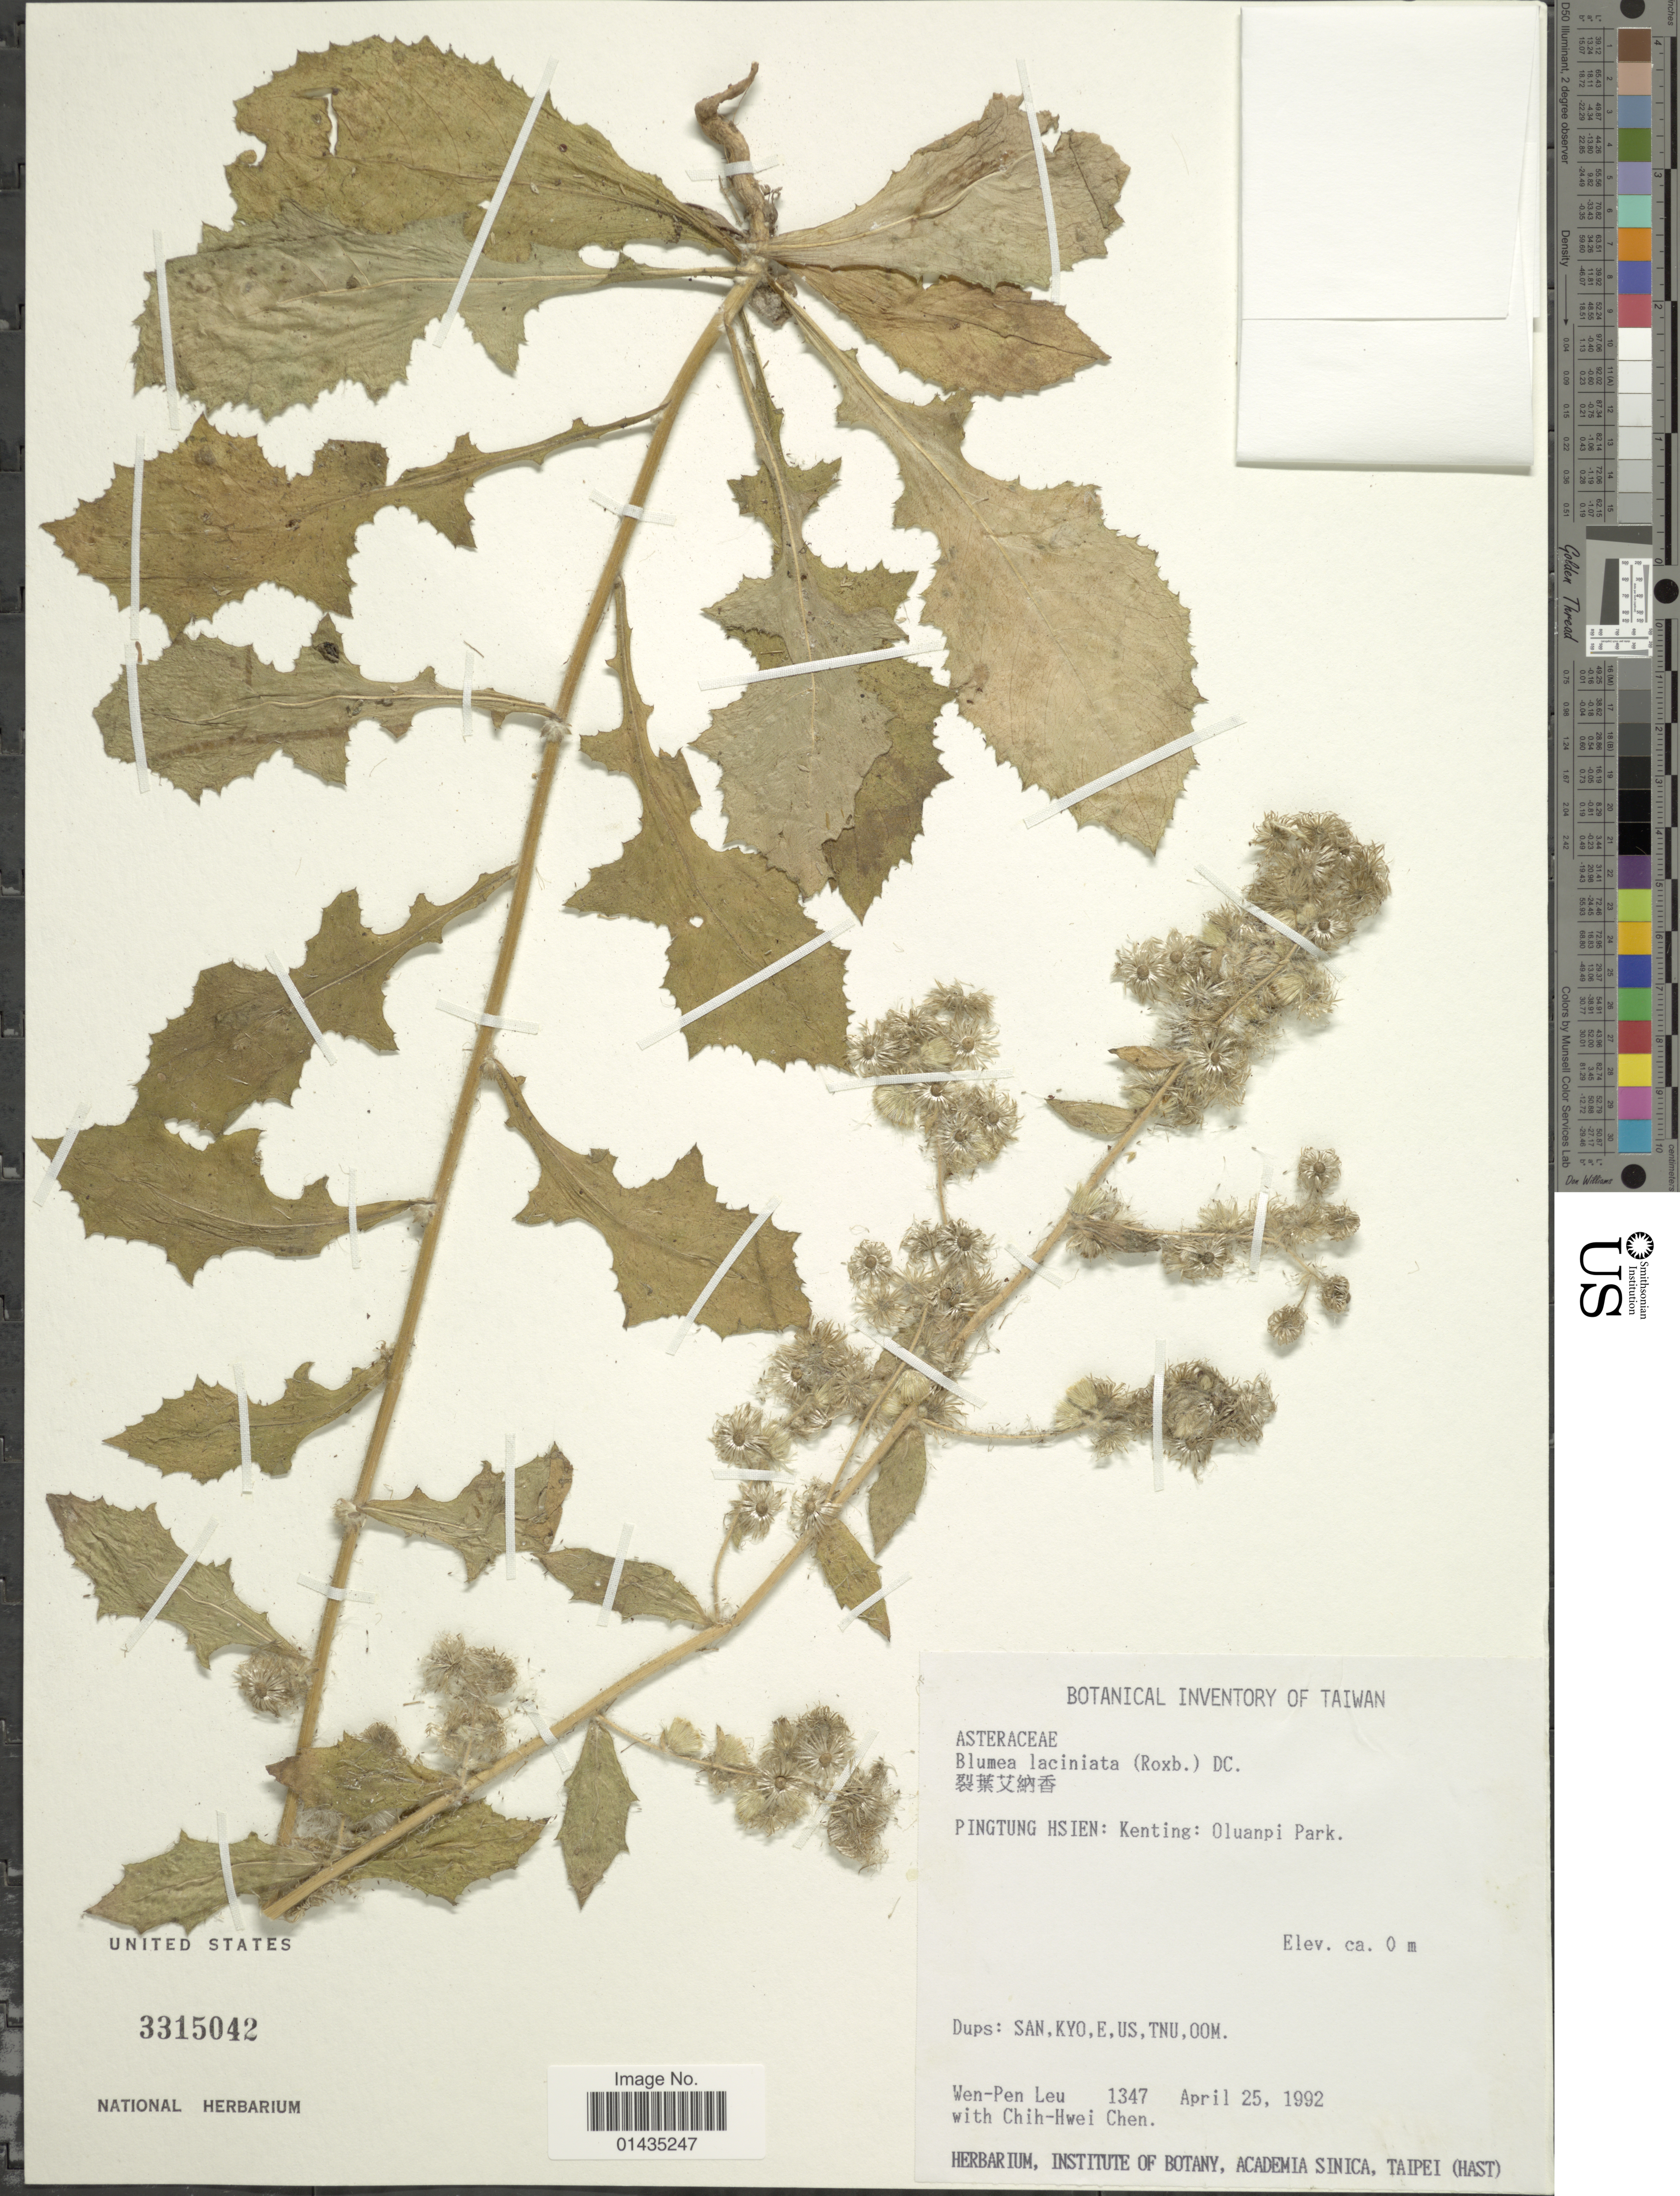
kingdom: Plantae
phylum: Tracheophyta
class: Magnoliopsida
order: Asterales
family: Asteraceae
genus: Blumea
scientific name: Blumea laciniata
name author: (Roxb.) DC.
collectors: W. Leu & C.-H. Chen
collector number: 1347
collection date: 1992-04-25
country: Taiwan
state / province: Pingtung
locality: Kenting, Oluanpi Park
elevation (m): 0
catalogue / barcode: US 3315042